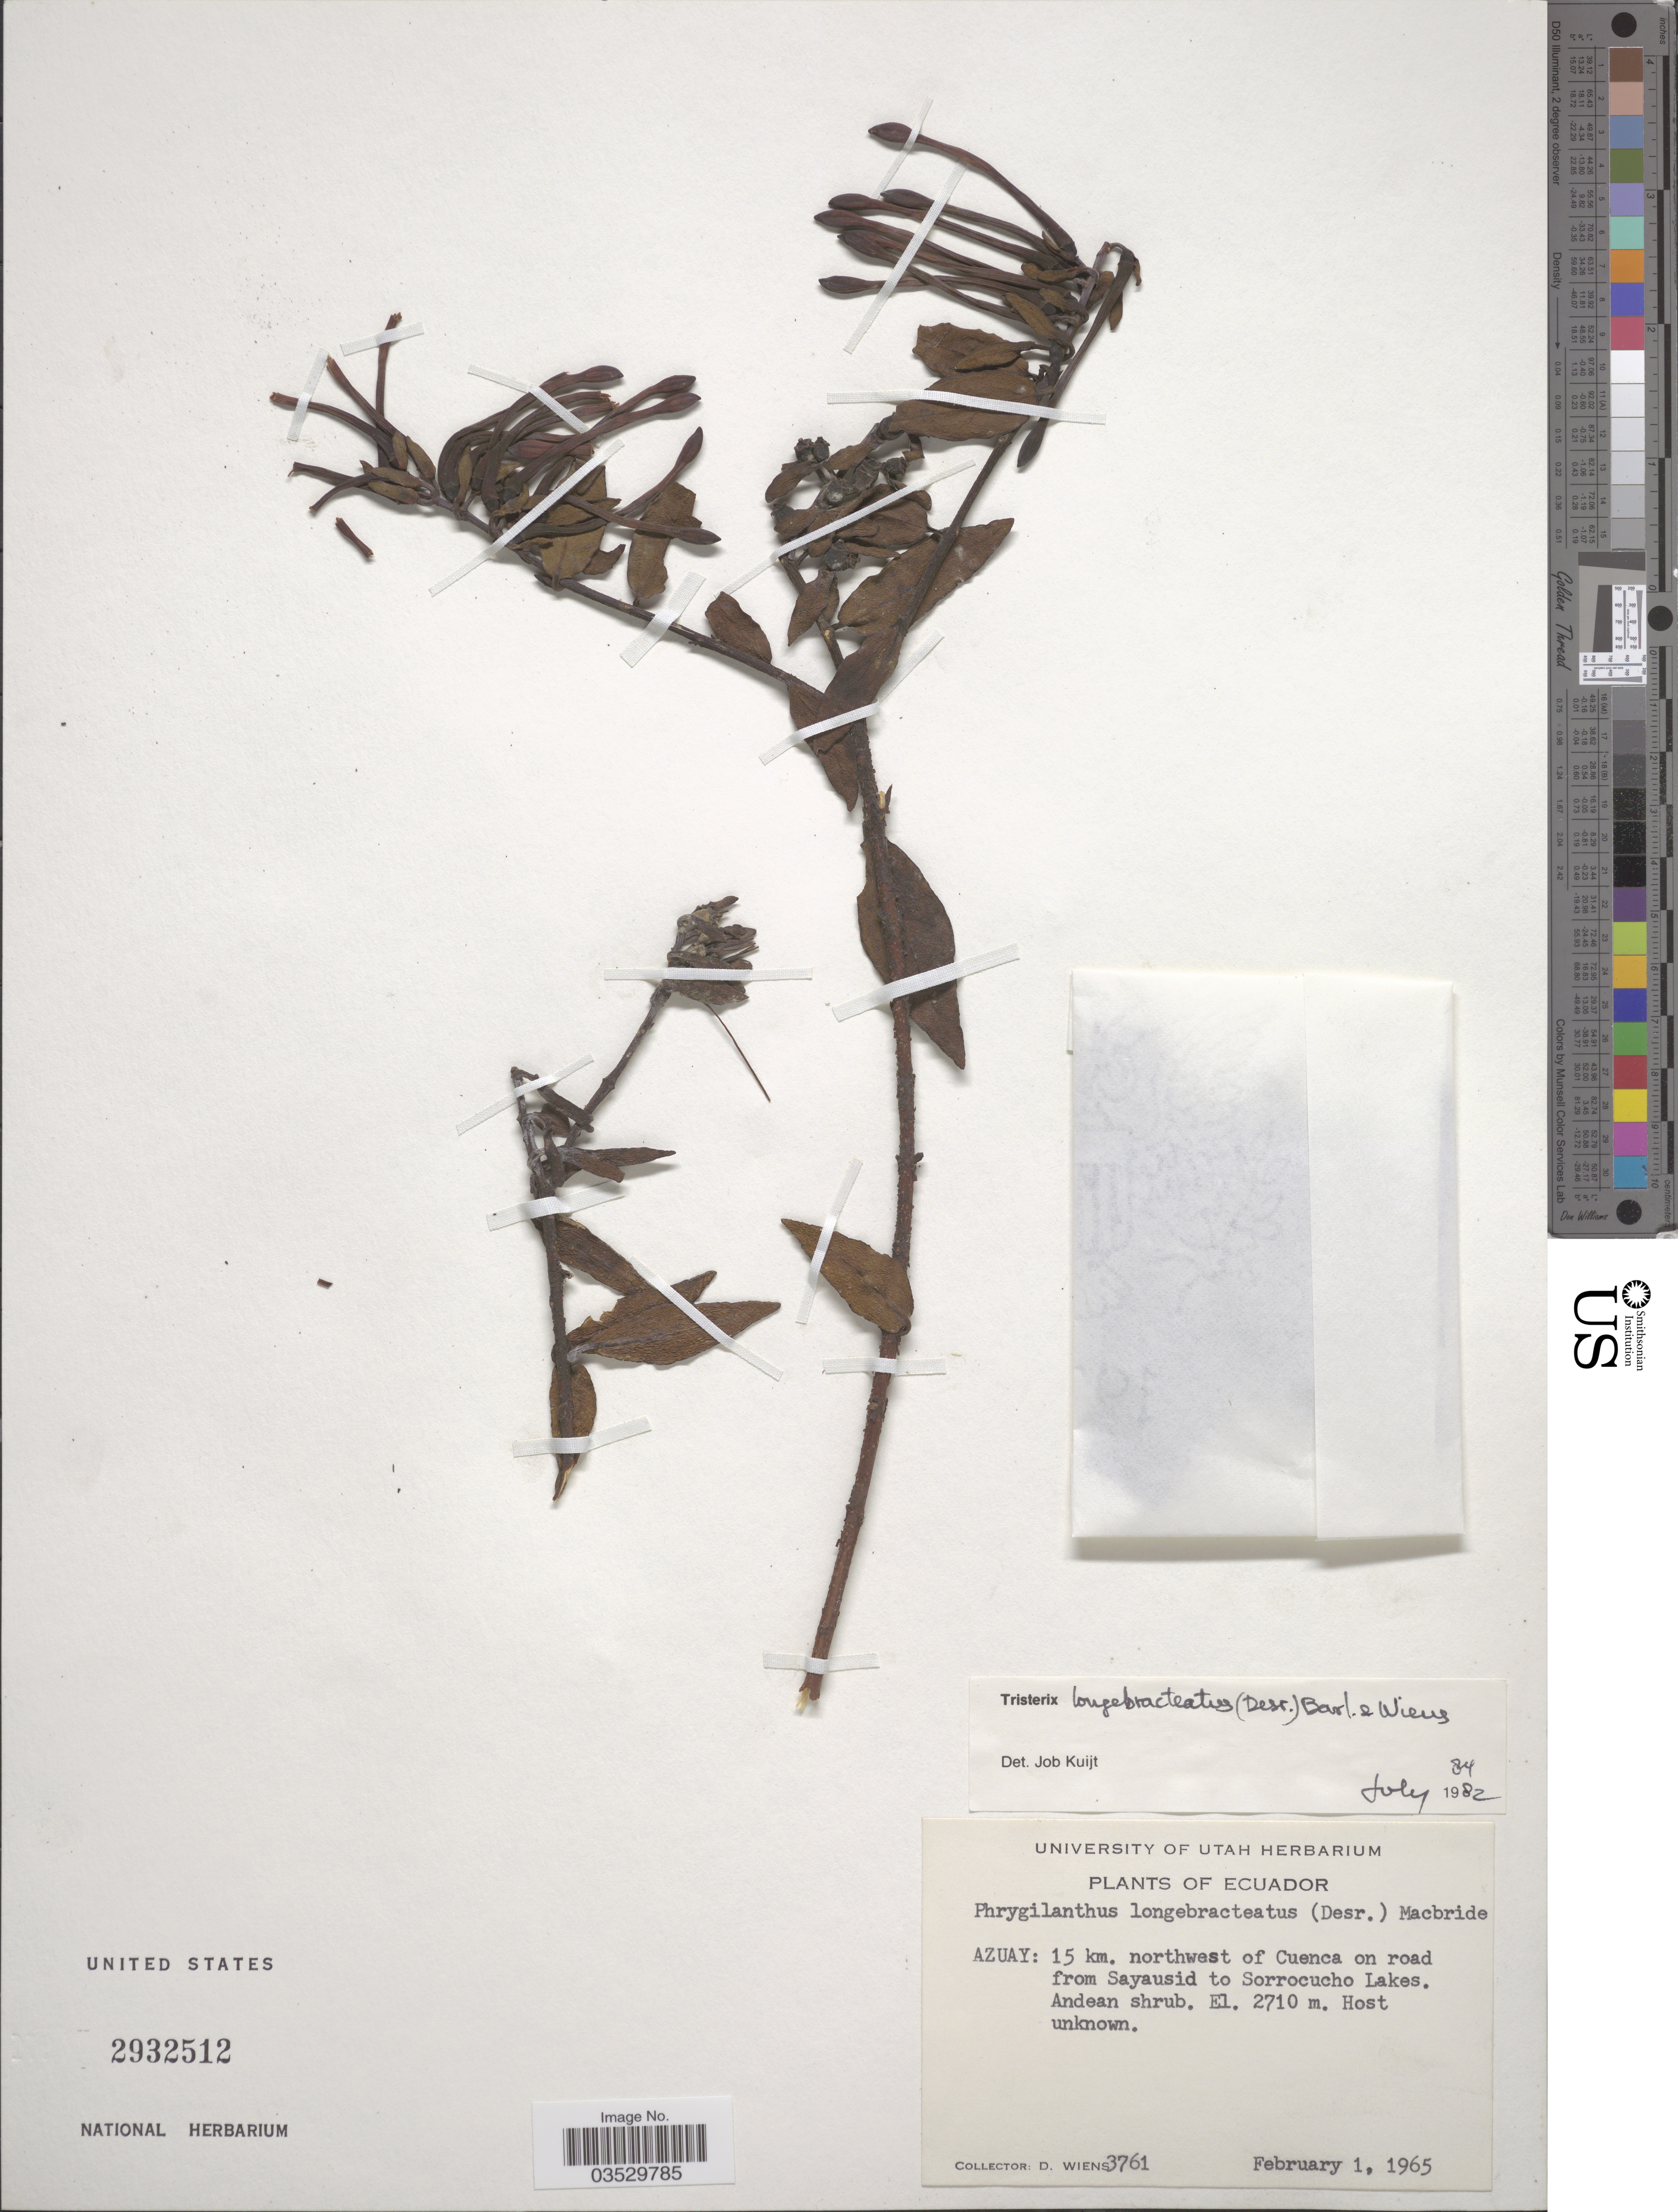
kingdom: Plantae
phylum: Tracheophyta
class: Magnoliopsida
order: Santalales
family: Loranthaceae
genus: Tristerix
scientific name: Tristerix longebracteatus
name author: (Desr.) Bart. & Wiens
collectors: D. Wiens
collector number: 3761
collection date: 1965-02-01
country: Ecuador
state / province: Azuay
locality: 15 km. northwest of Cuenca on road from Sayausid to Sorrocucho Lakes.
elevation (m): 2710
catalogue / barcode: US 2932512